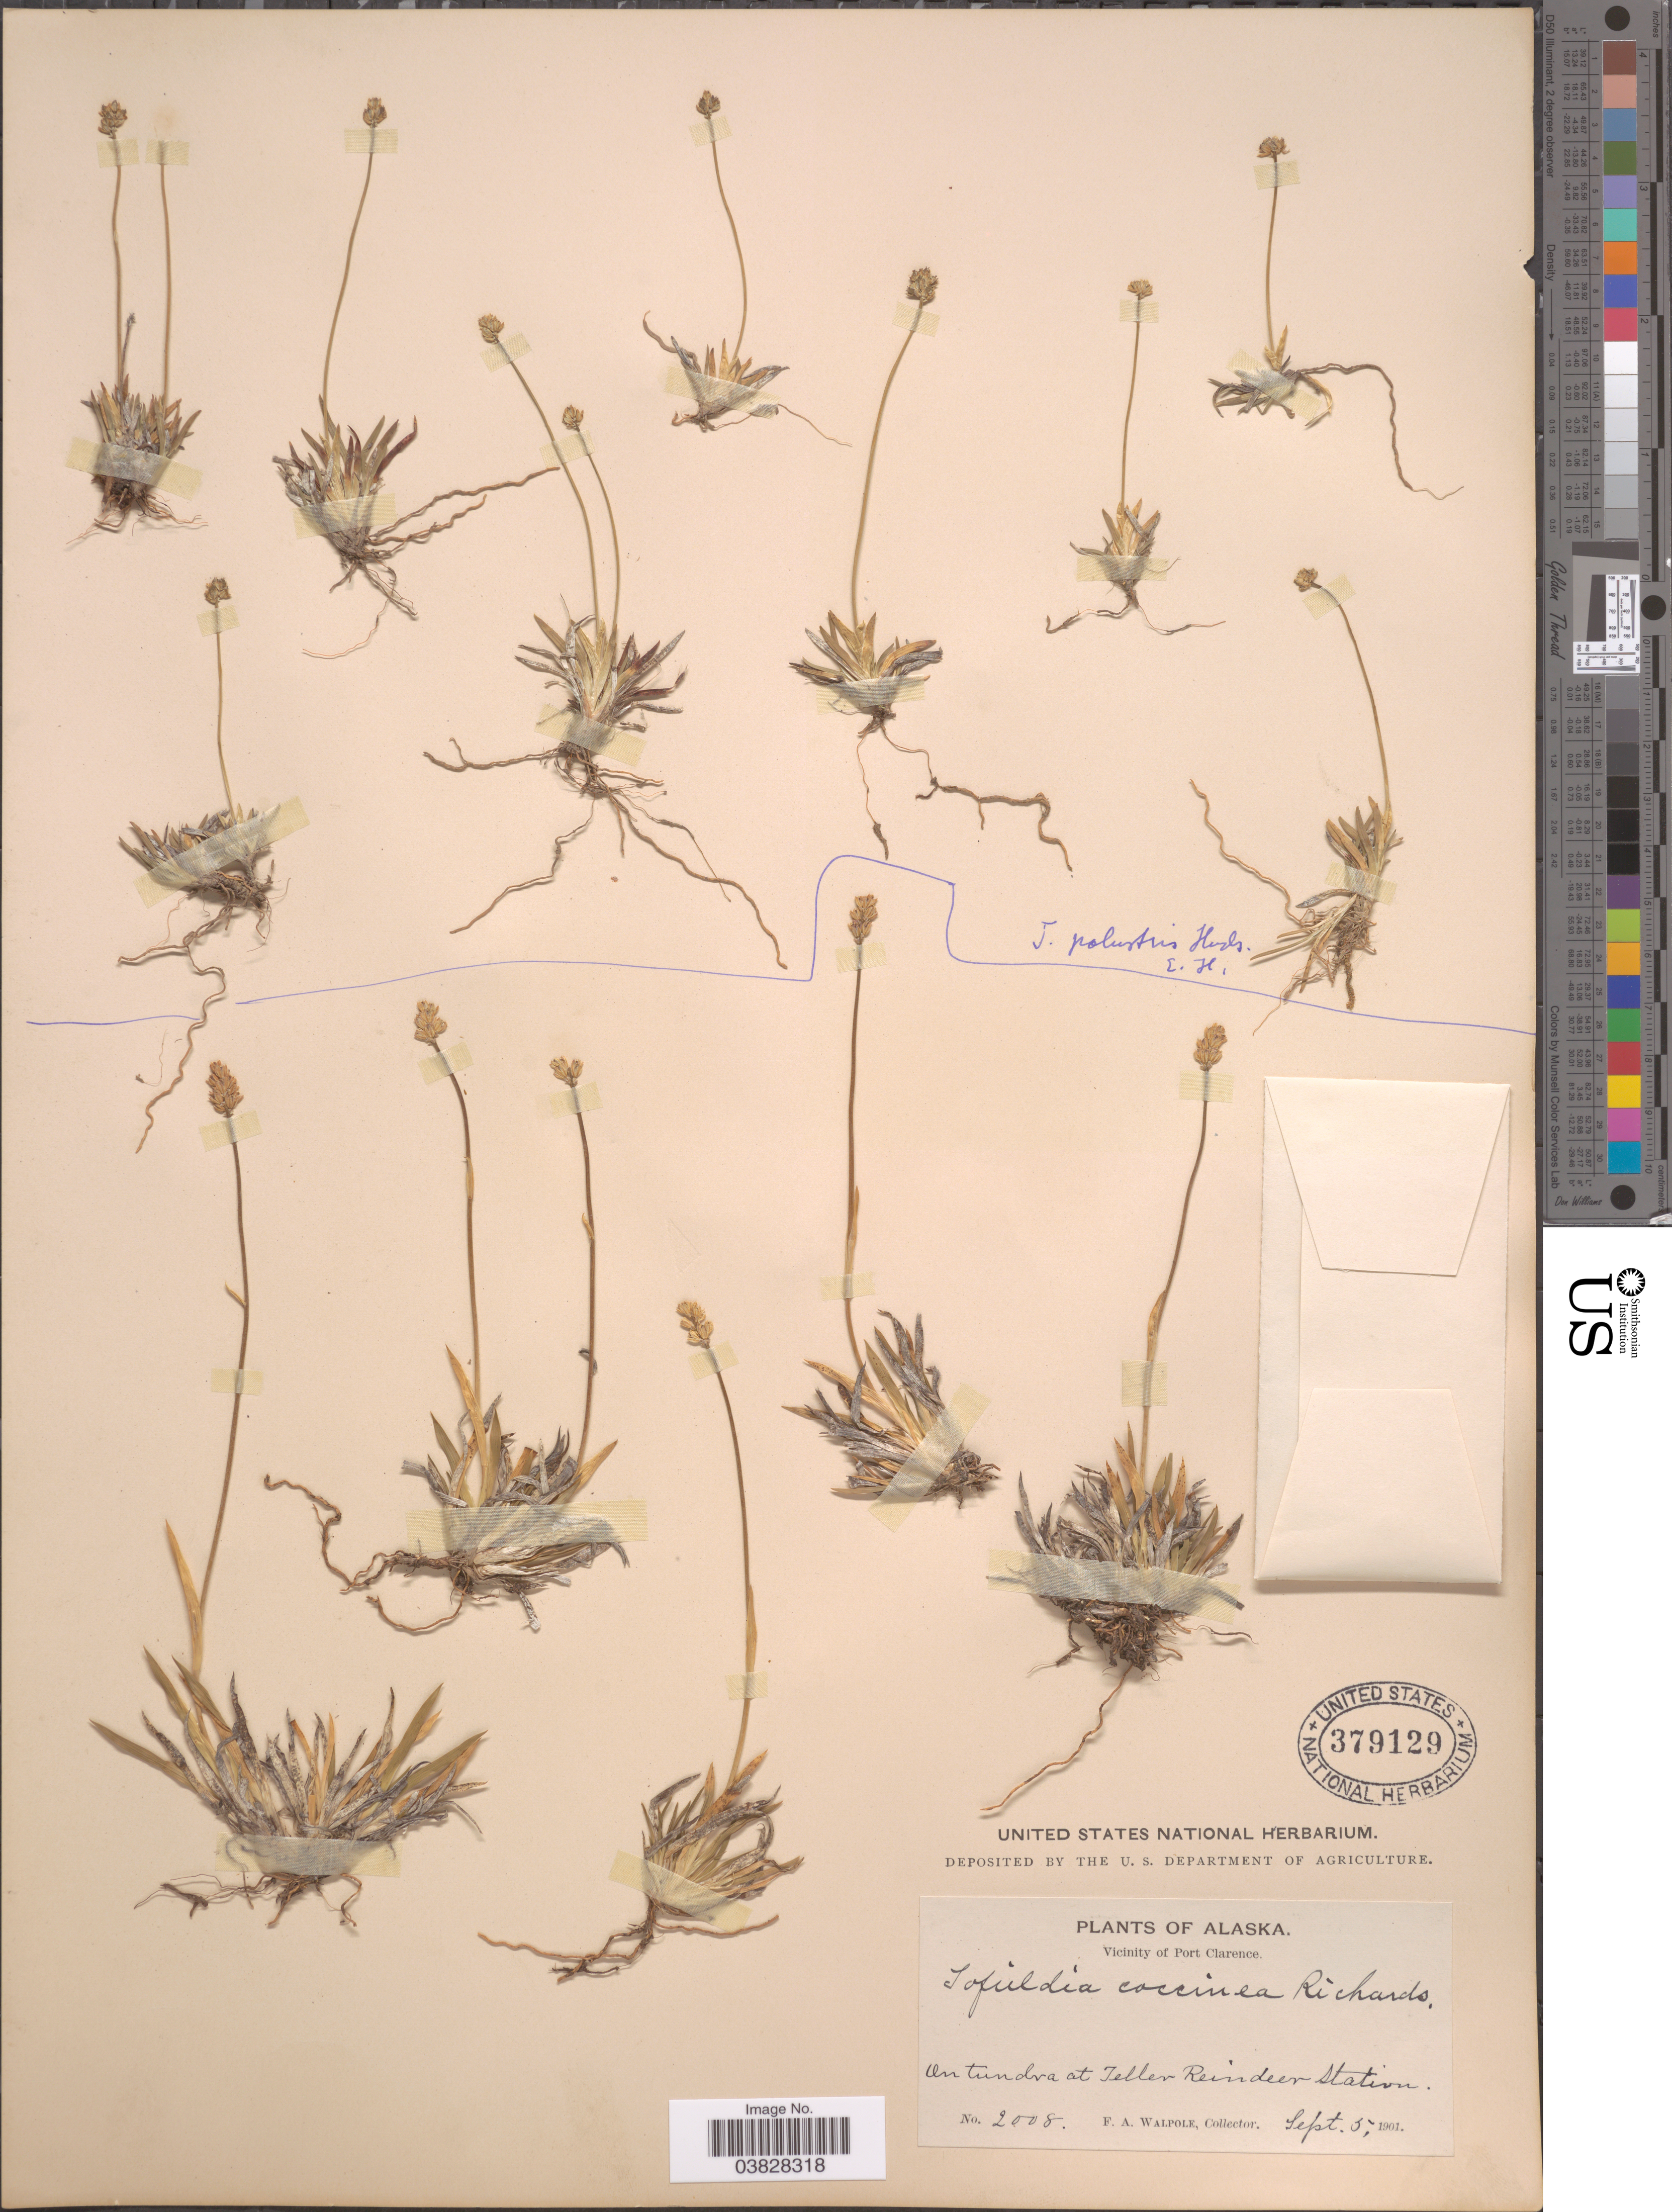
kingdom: Plantae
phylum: Tracheophyta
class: Liliopsida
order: Alismatales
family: Tofieldiaceae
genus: Tofieldia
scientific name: Tofieldia coccinea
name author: Richardson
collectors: F. Walpole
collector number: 2008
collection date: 1901-09-05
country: United States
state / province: Alaska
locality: Vicinity of Port Clarence. Teller Reindeer Station.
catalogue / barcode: US 379129